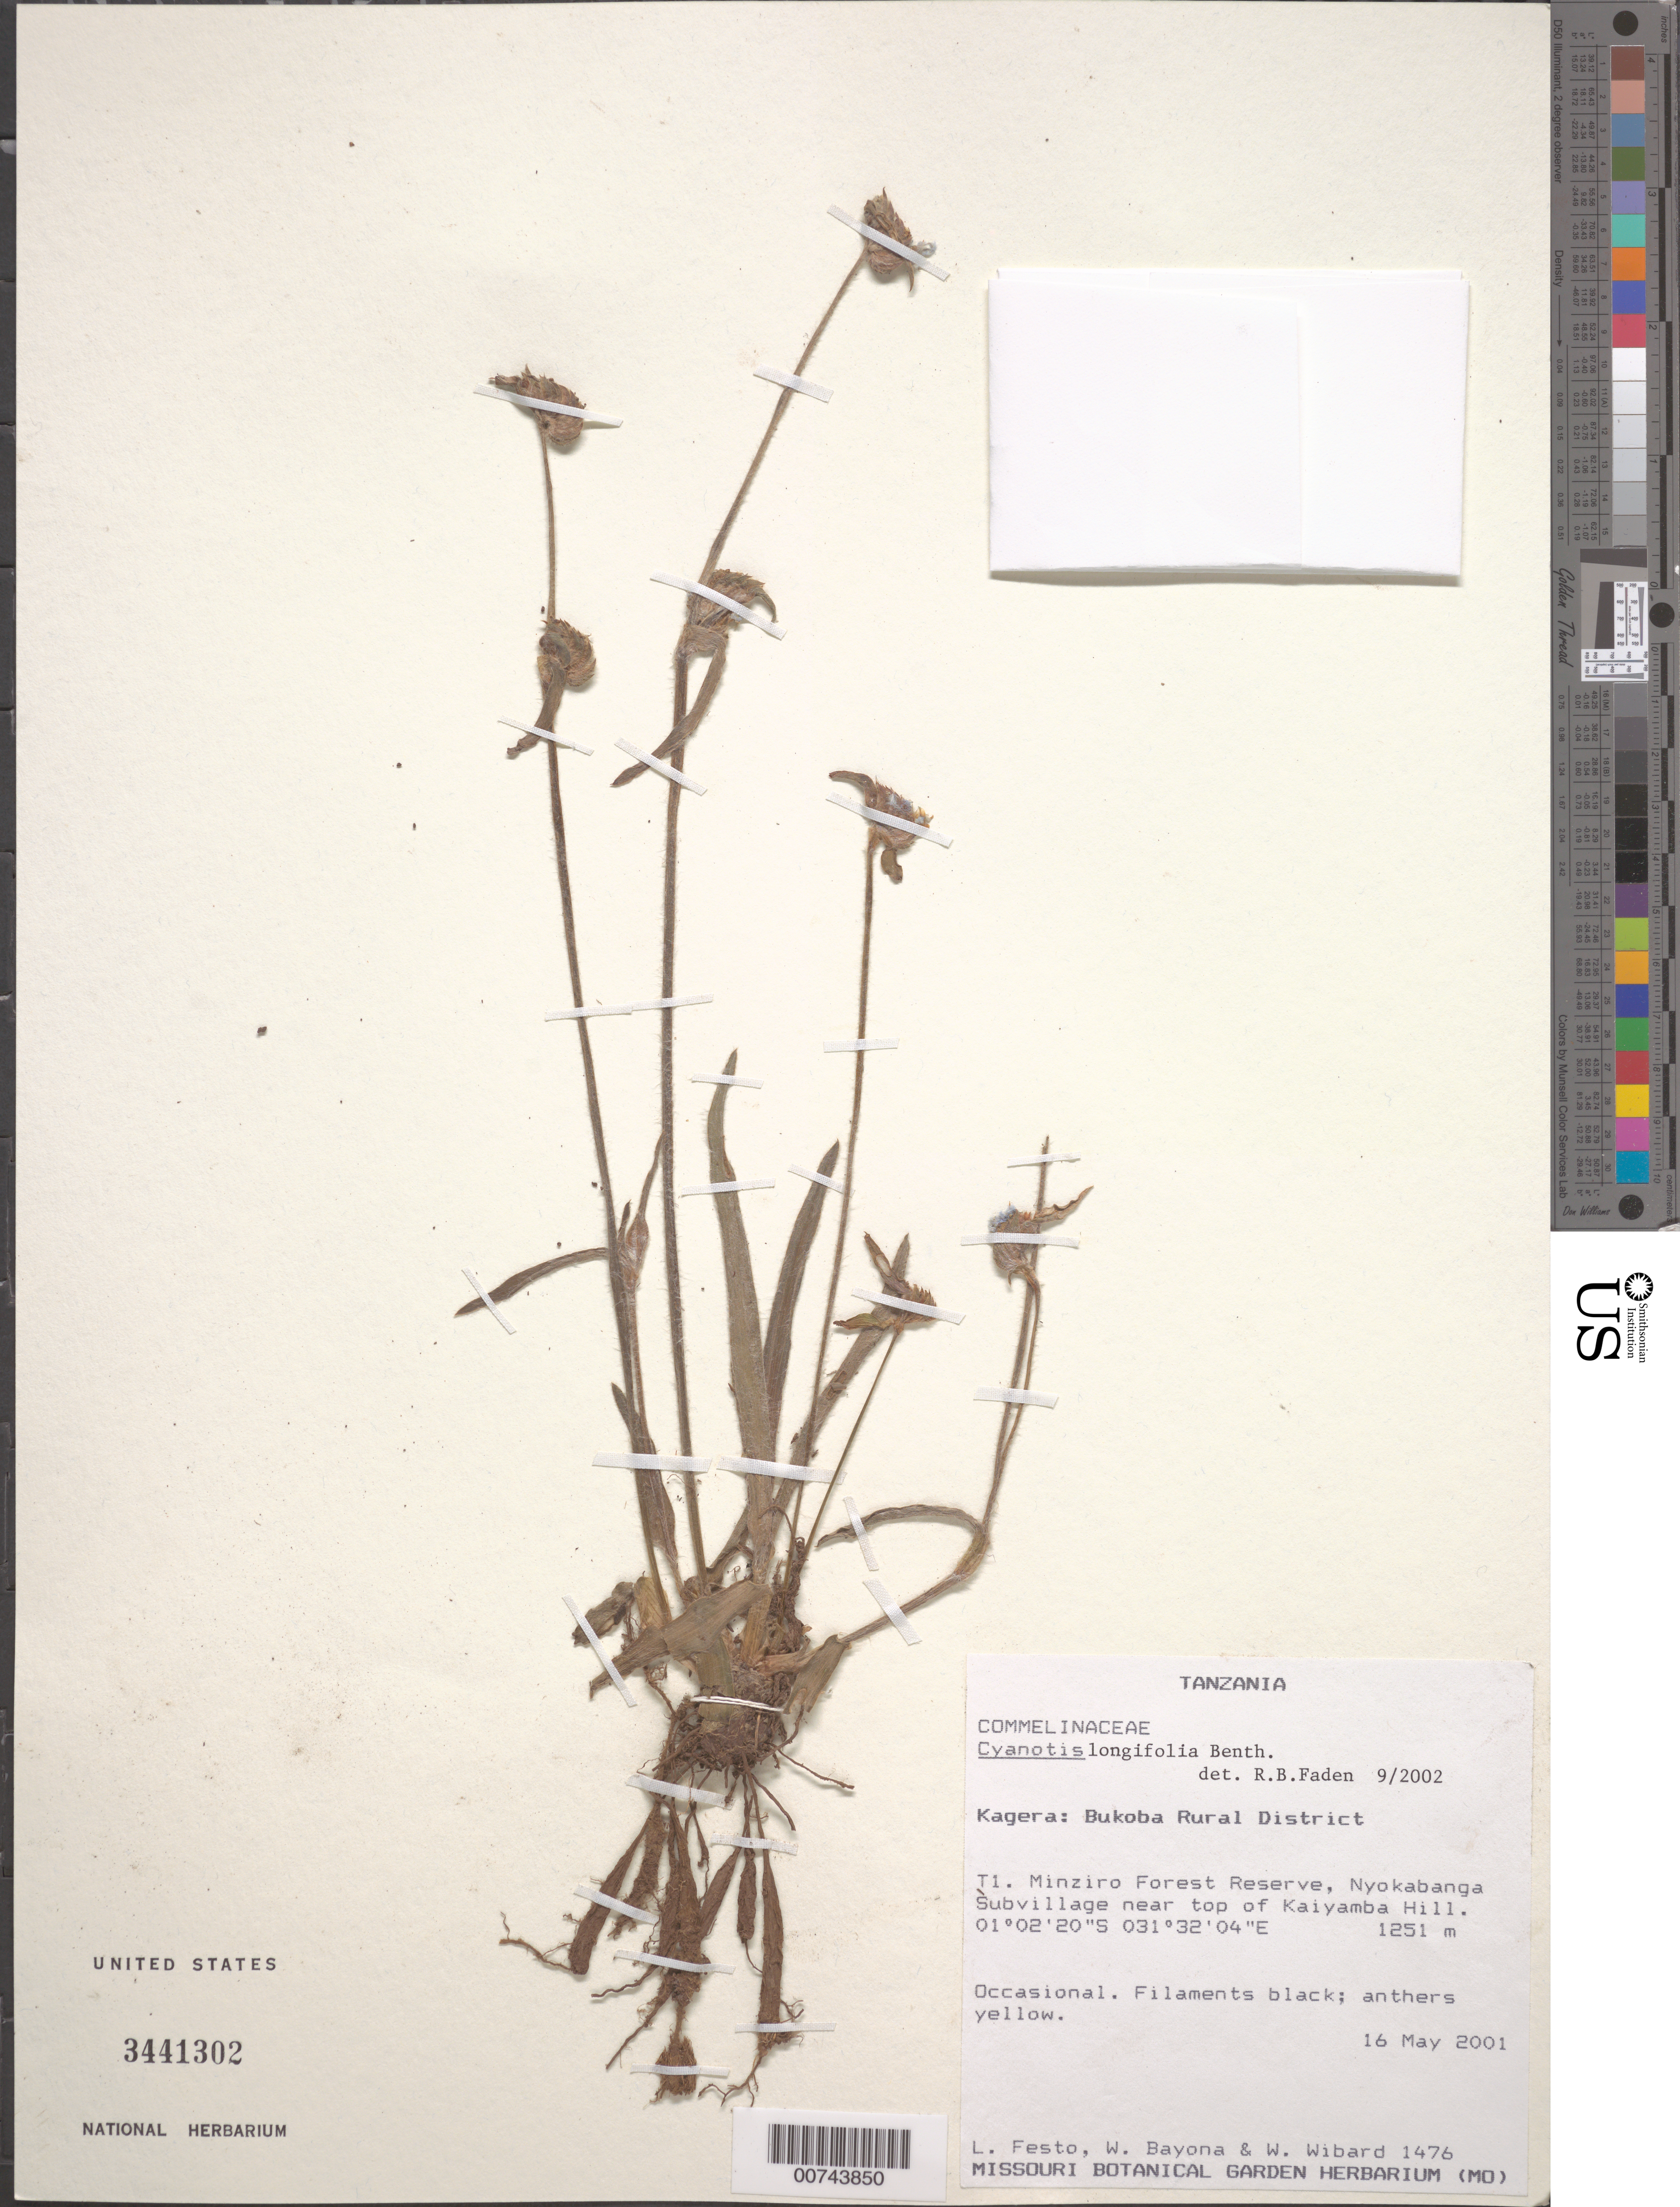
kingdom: Plantae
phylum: Tracheophyta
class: Liliopsida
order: Commelinales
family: Commelinaceae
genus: Cyanotis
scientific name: Cyanotis longifolia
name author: Benth.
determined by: Faden, Robert B., (US), Smithsonian Institution - National Museum of Natural History (UNITED STATES)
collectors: L. Festo, W. Bayona & W. Wibard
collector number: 1476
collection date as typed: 16 May 2001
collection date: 2001-05-16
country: Tanzania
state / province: Kagera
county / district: Bukoba Rural Dist.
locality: T1, Minziro Forest Reserve, Nyokabanga Subvillage near top of Kaiyamba Hill.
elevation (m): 1251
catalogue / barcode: US 3441302